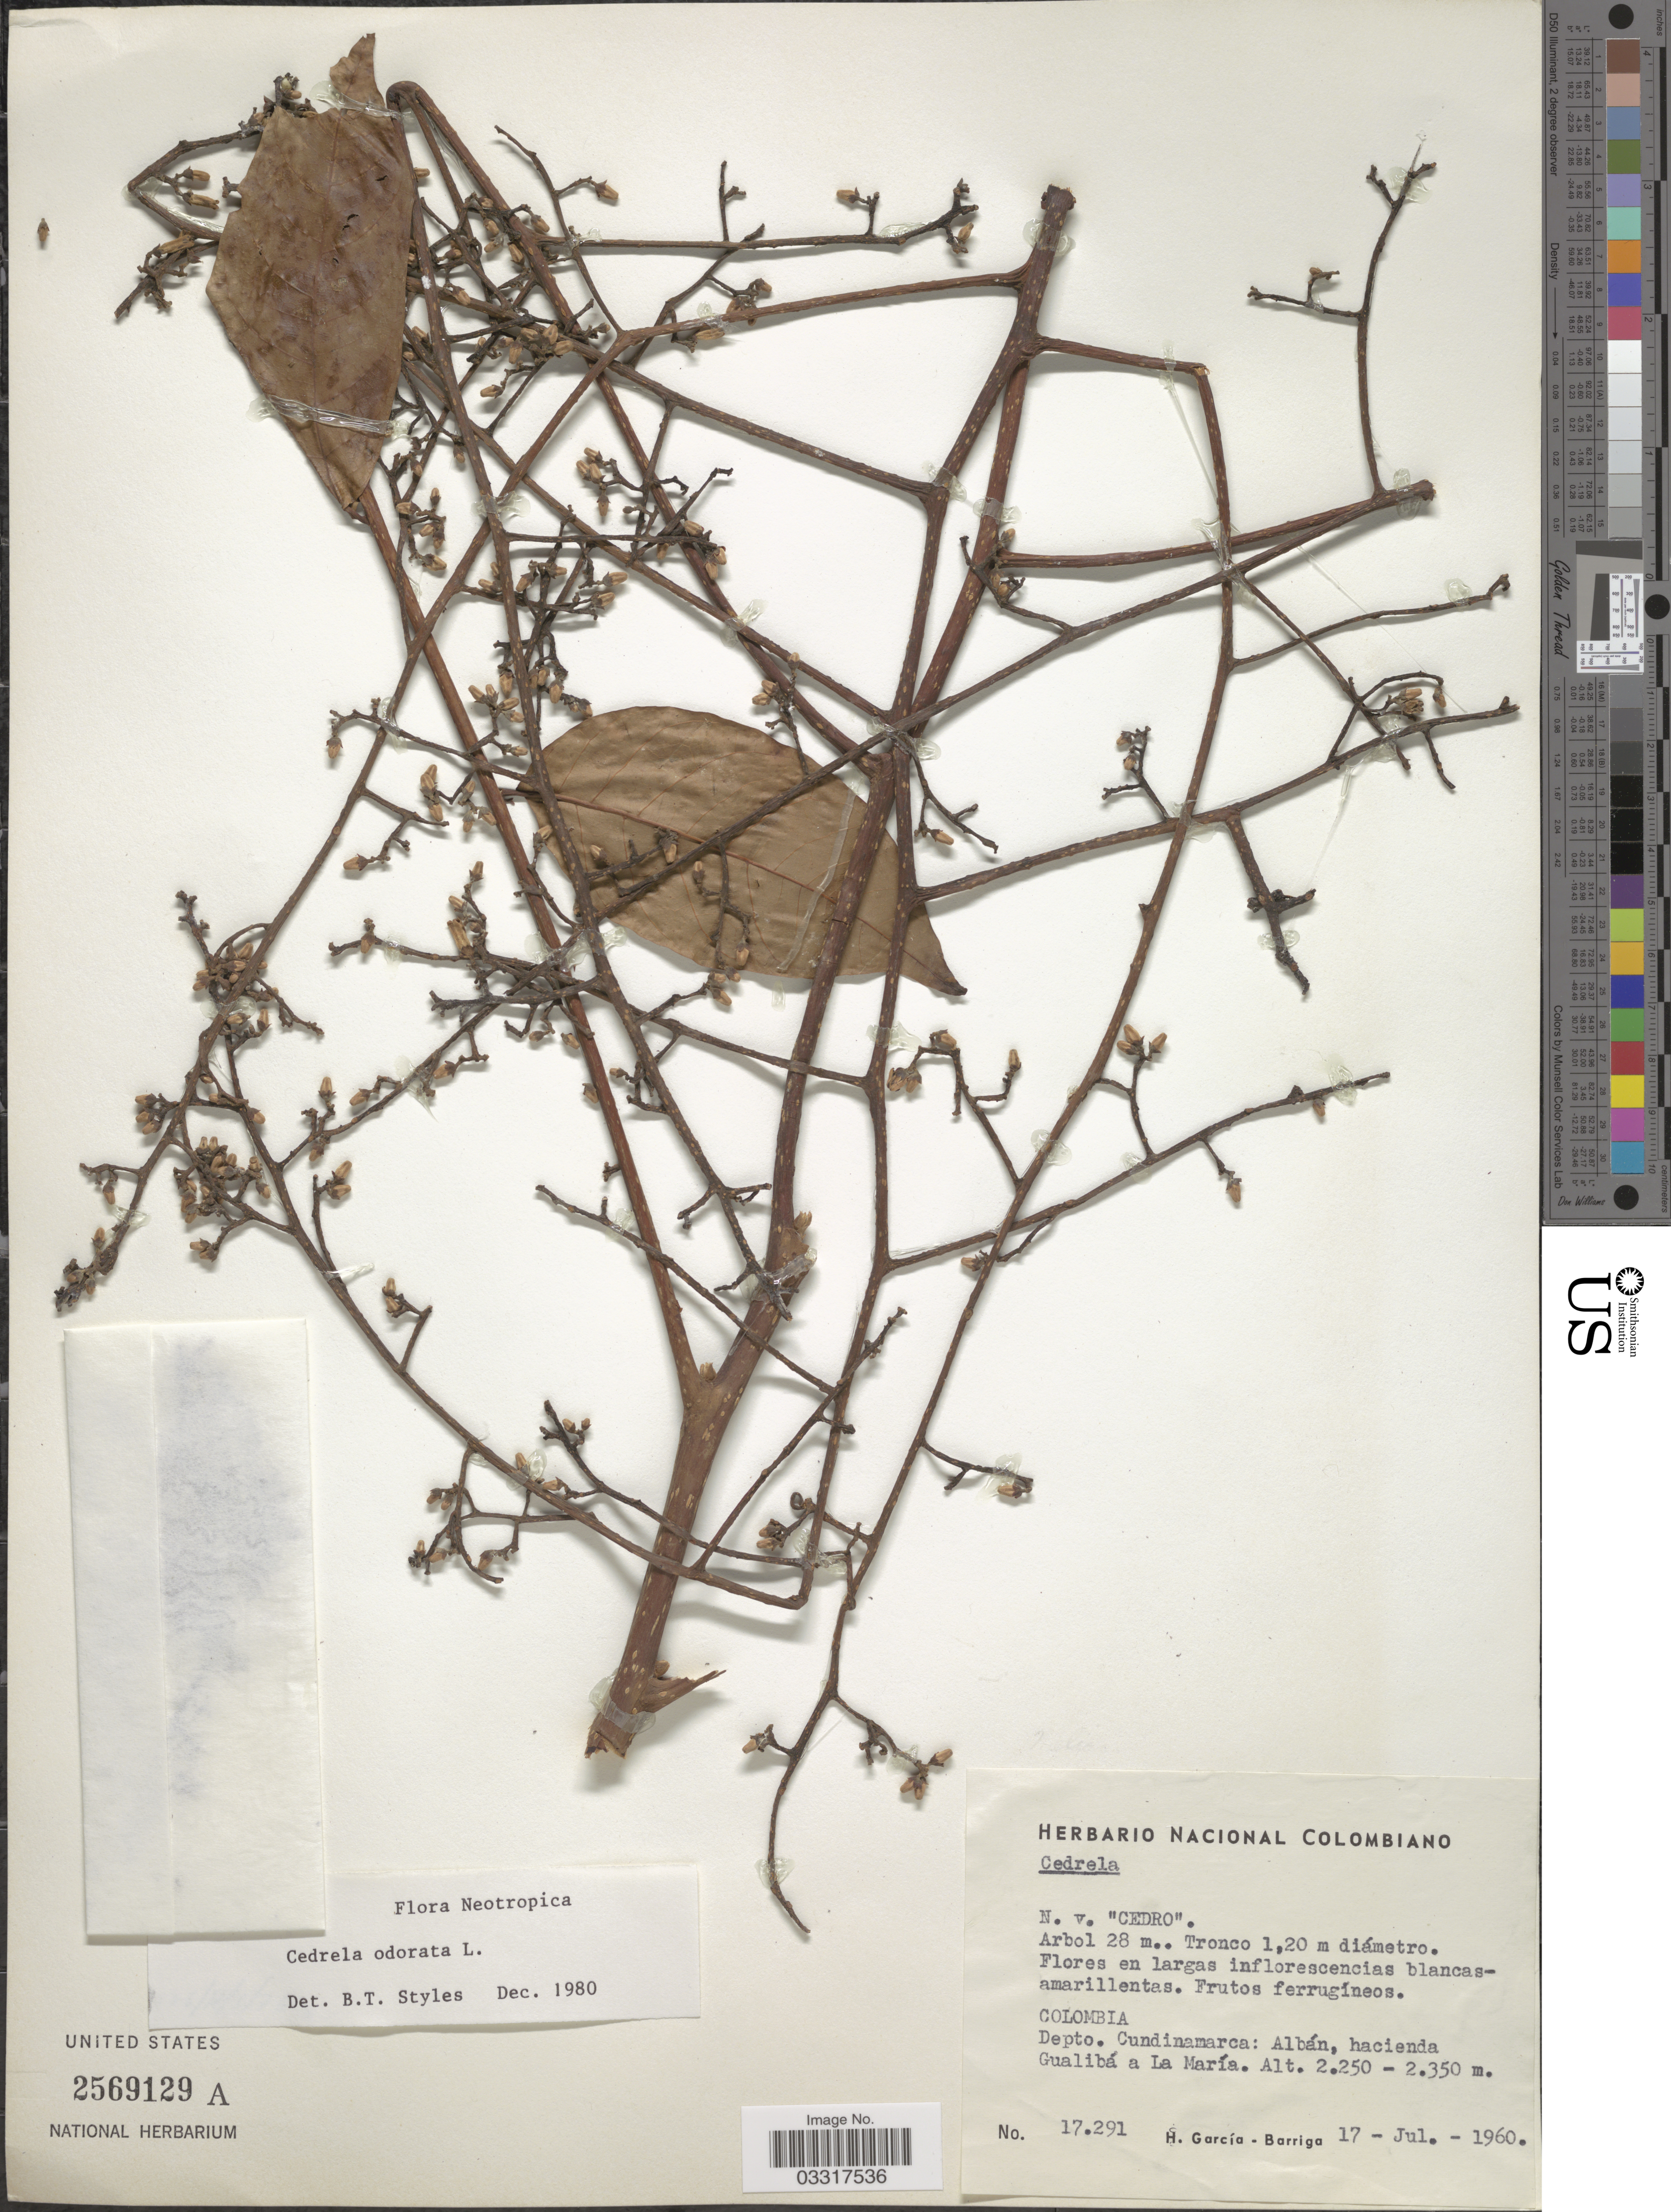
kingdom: Plantae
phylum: Tracheophyta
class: Magnoliopsida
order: Sapindales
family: Meliaceae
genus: Cedrela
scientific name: Cedrela odorata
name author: L.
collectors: H. García Barriga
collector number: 17291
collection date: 1960-07-17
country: Colombia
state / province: Cundinamarca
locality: Depto. Cundinamarca: Albán, hacienda Gualibá a La María.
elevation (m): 2250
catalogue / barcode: US 2569129A